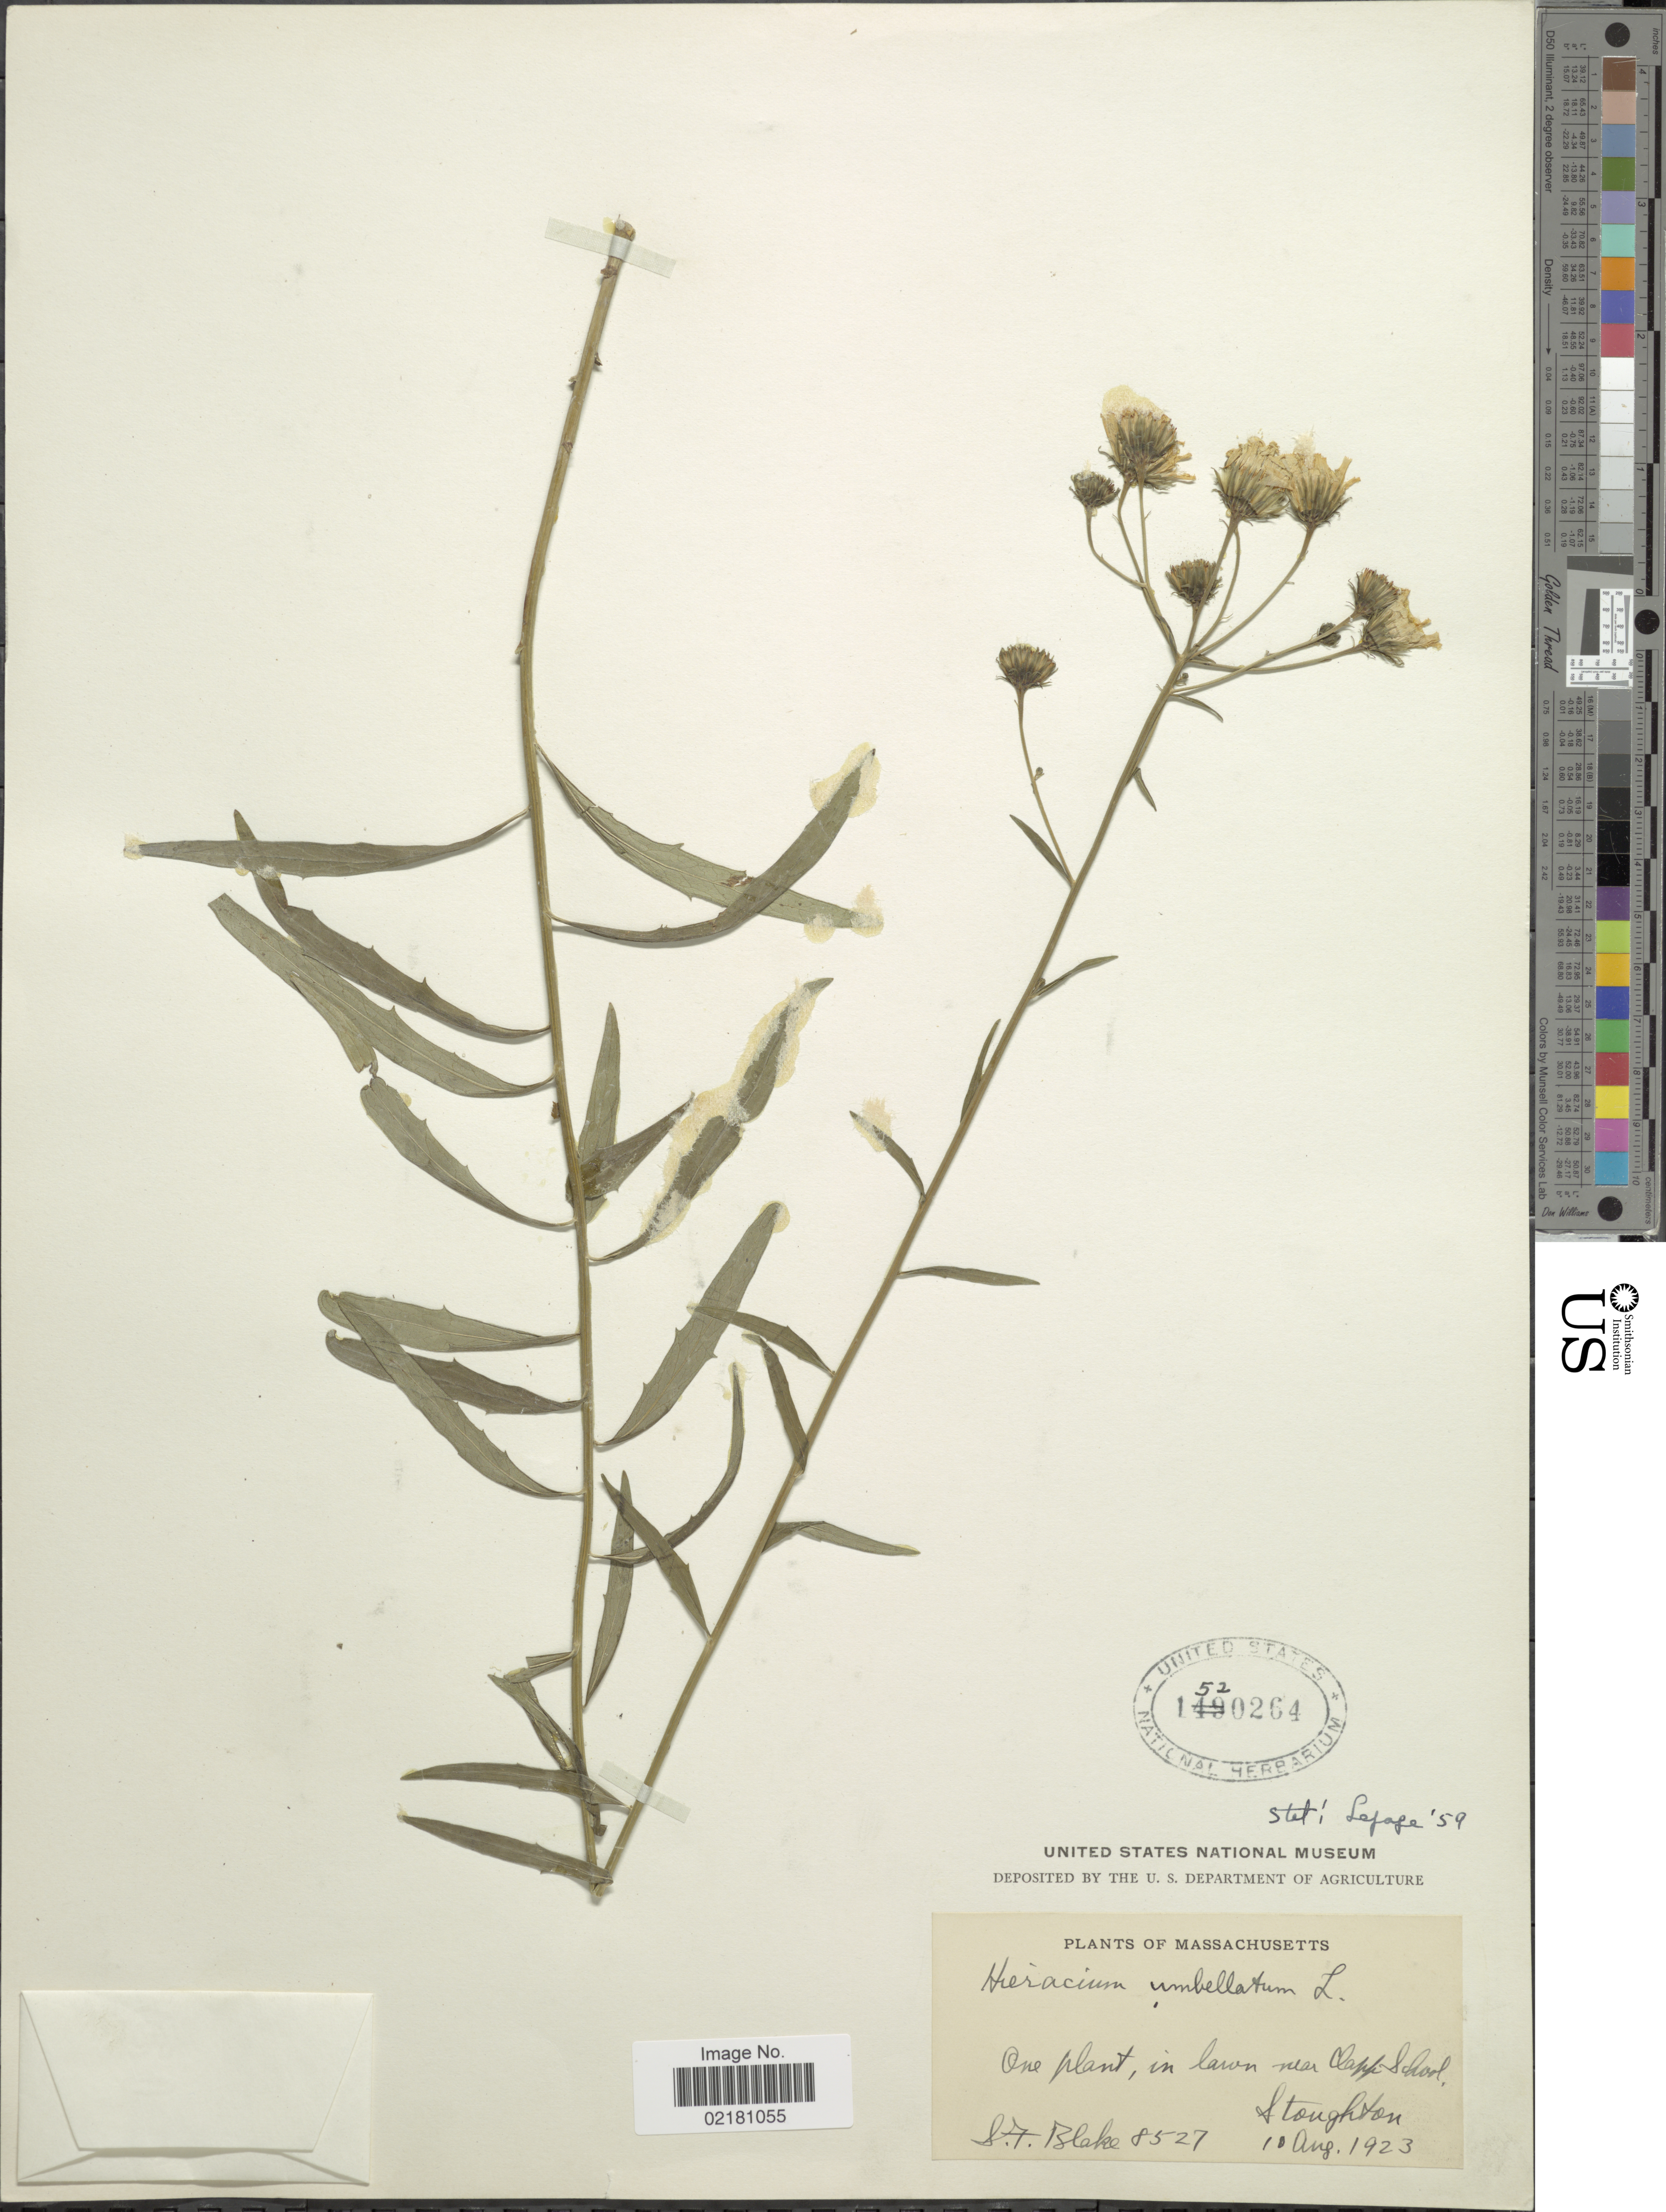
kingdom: Plantae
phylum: Tracheophyta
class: Magnoliopsida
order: Asterales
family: Asteraceae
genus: Hieracium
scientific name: Hieracium umbellatum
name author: L.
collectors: S. Blake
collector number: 8527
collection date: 1923-08-10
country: United States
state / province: Massachusetts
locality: One plant, in lawn near Cleppe School. Stoughton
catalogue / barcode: US 1520264